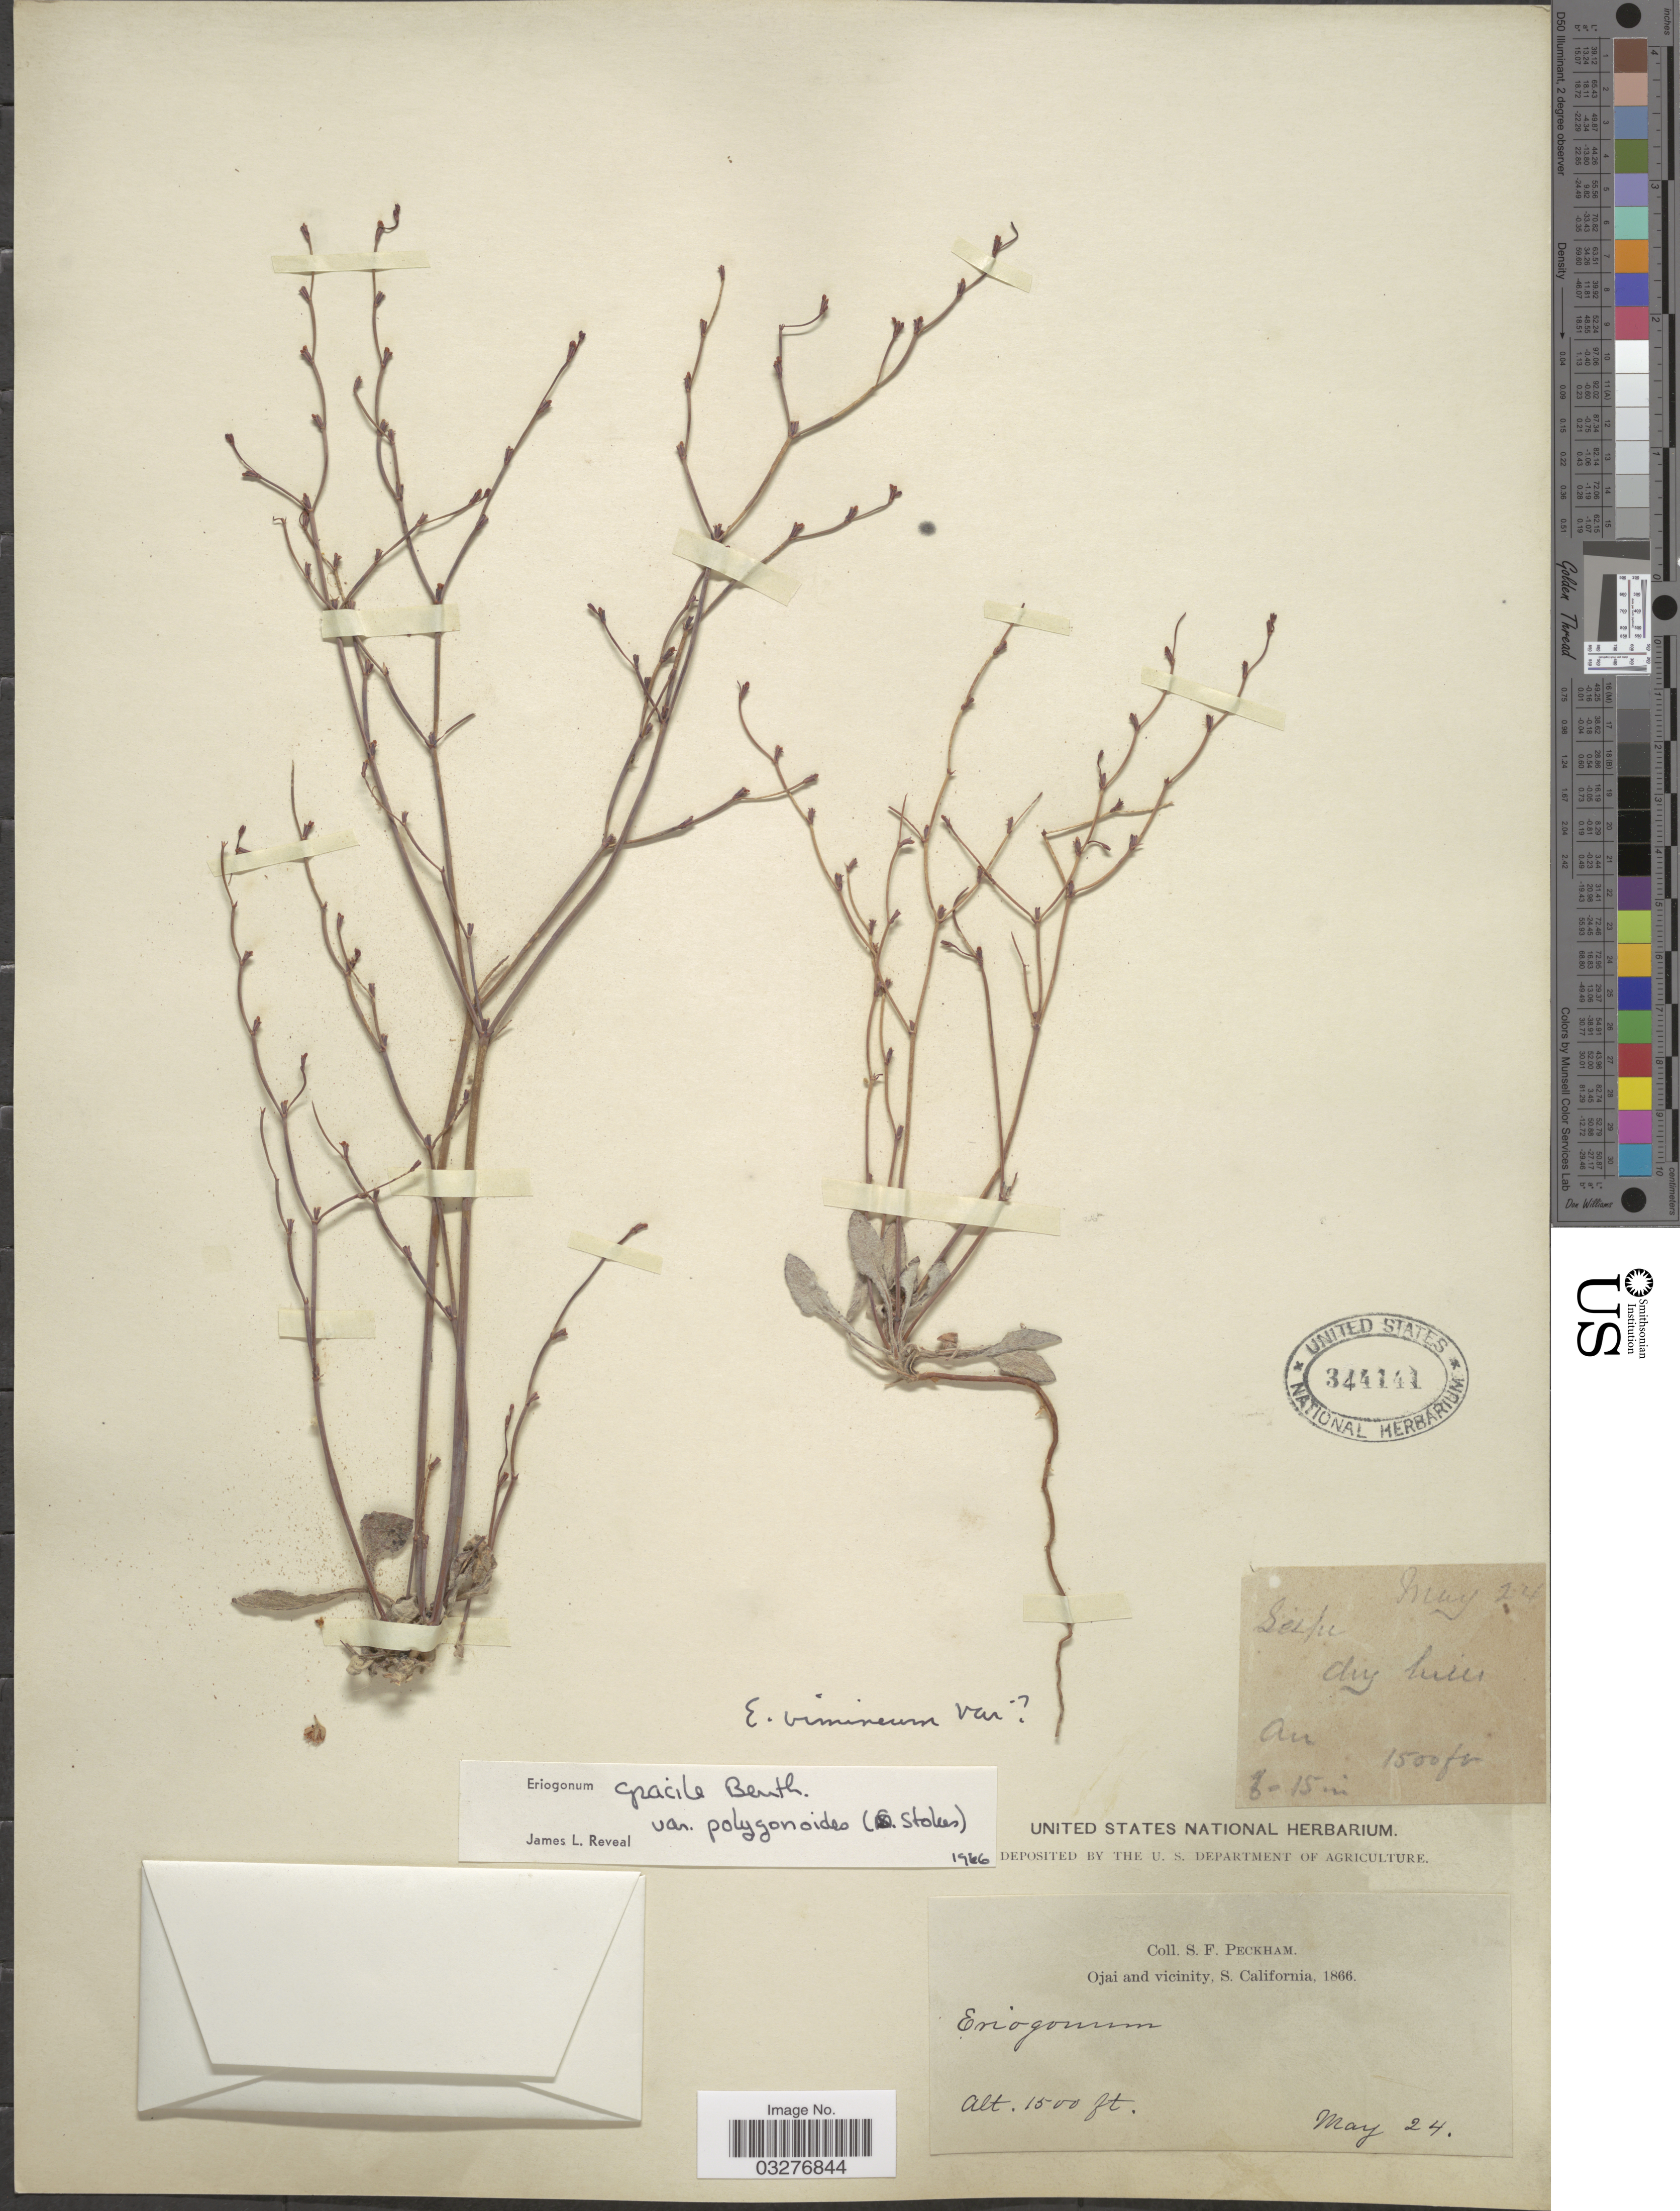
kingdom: Plantae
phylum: Tracheophyta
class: Magnoliopsida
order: Caryophyllales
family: Polygonaceae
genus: Eriogonum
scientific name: Eriogonum gracile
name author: Benth.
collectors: S. Peckham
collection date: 1866-05-24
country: United States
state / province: California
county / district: Ventura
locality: Ojai and vicinity, S. California.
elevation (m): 457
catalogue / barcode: US 344141